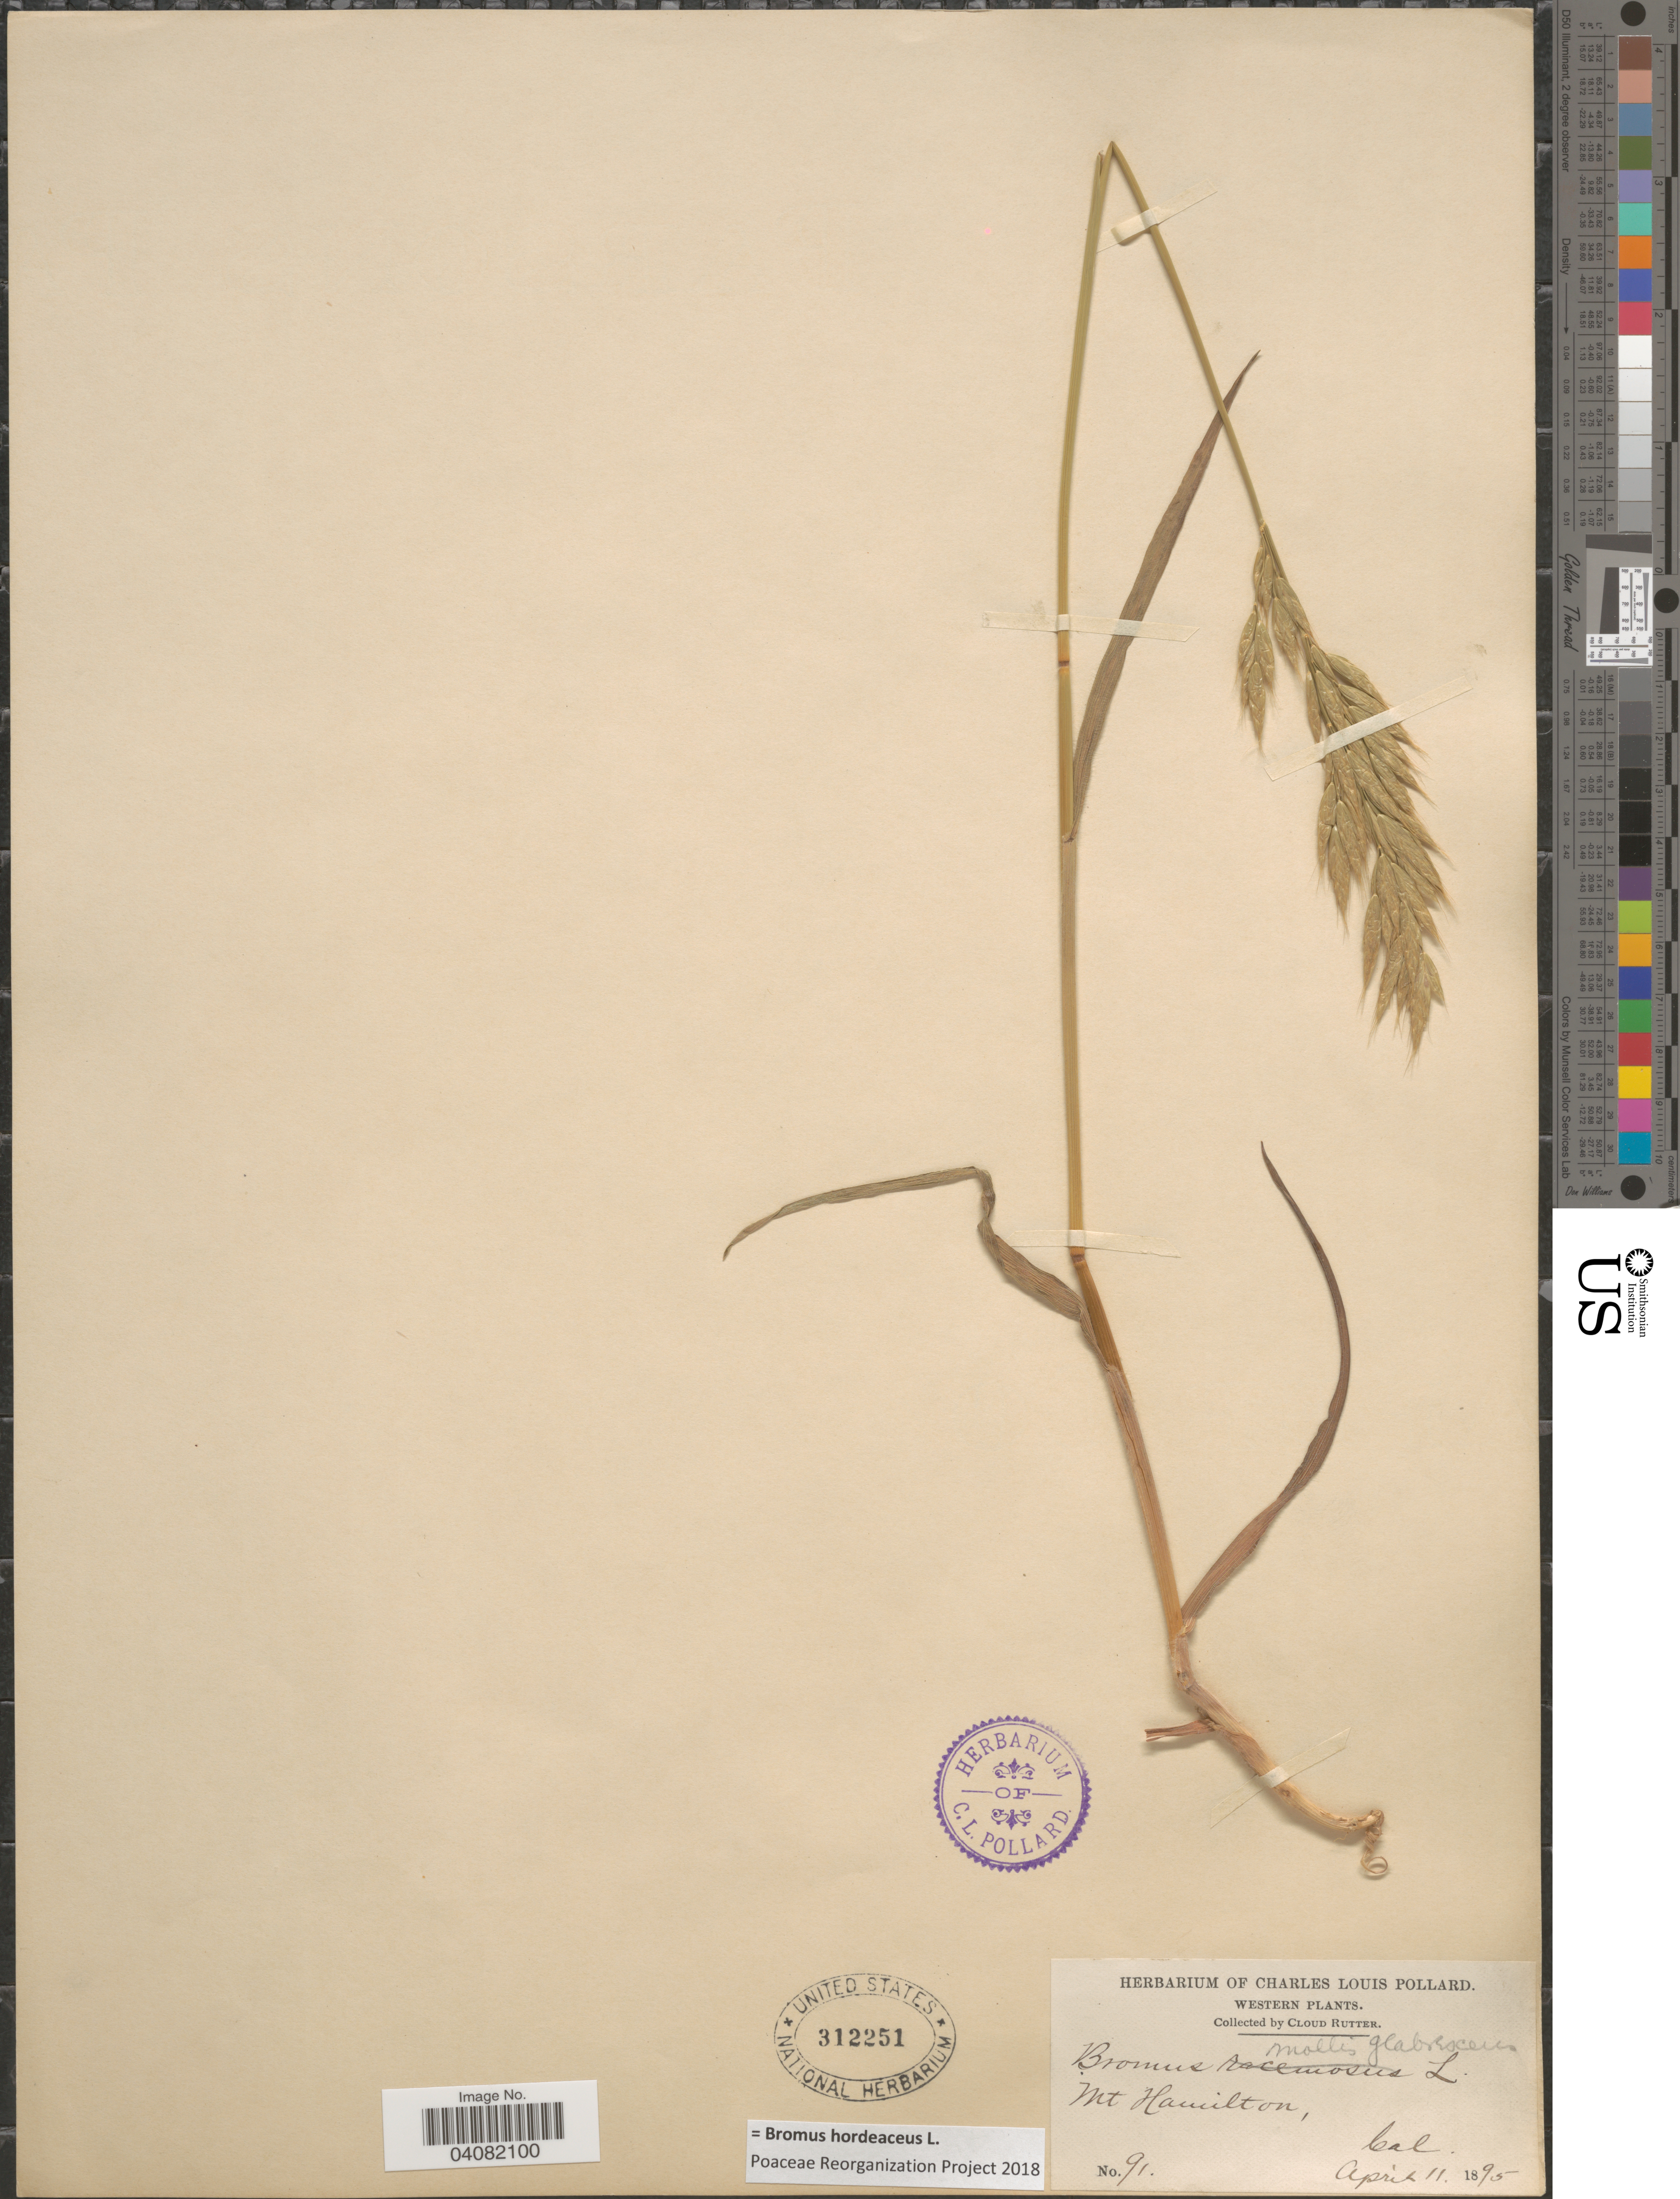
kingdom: Plantae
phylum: Tracheophyta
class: Liliopsida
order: Poales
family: Poaceae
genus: Bromus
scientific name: Bromus hordeaceus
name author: L.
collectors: C. Rutter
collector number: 91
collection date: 1895-04-11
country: United States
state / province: California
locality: Western. Mt Hamilton.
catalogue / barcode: US 312251